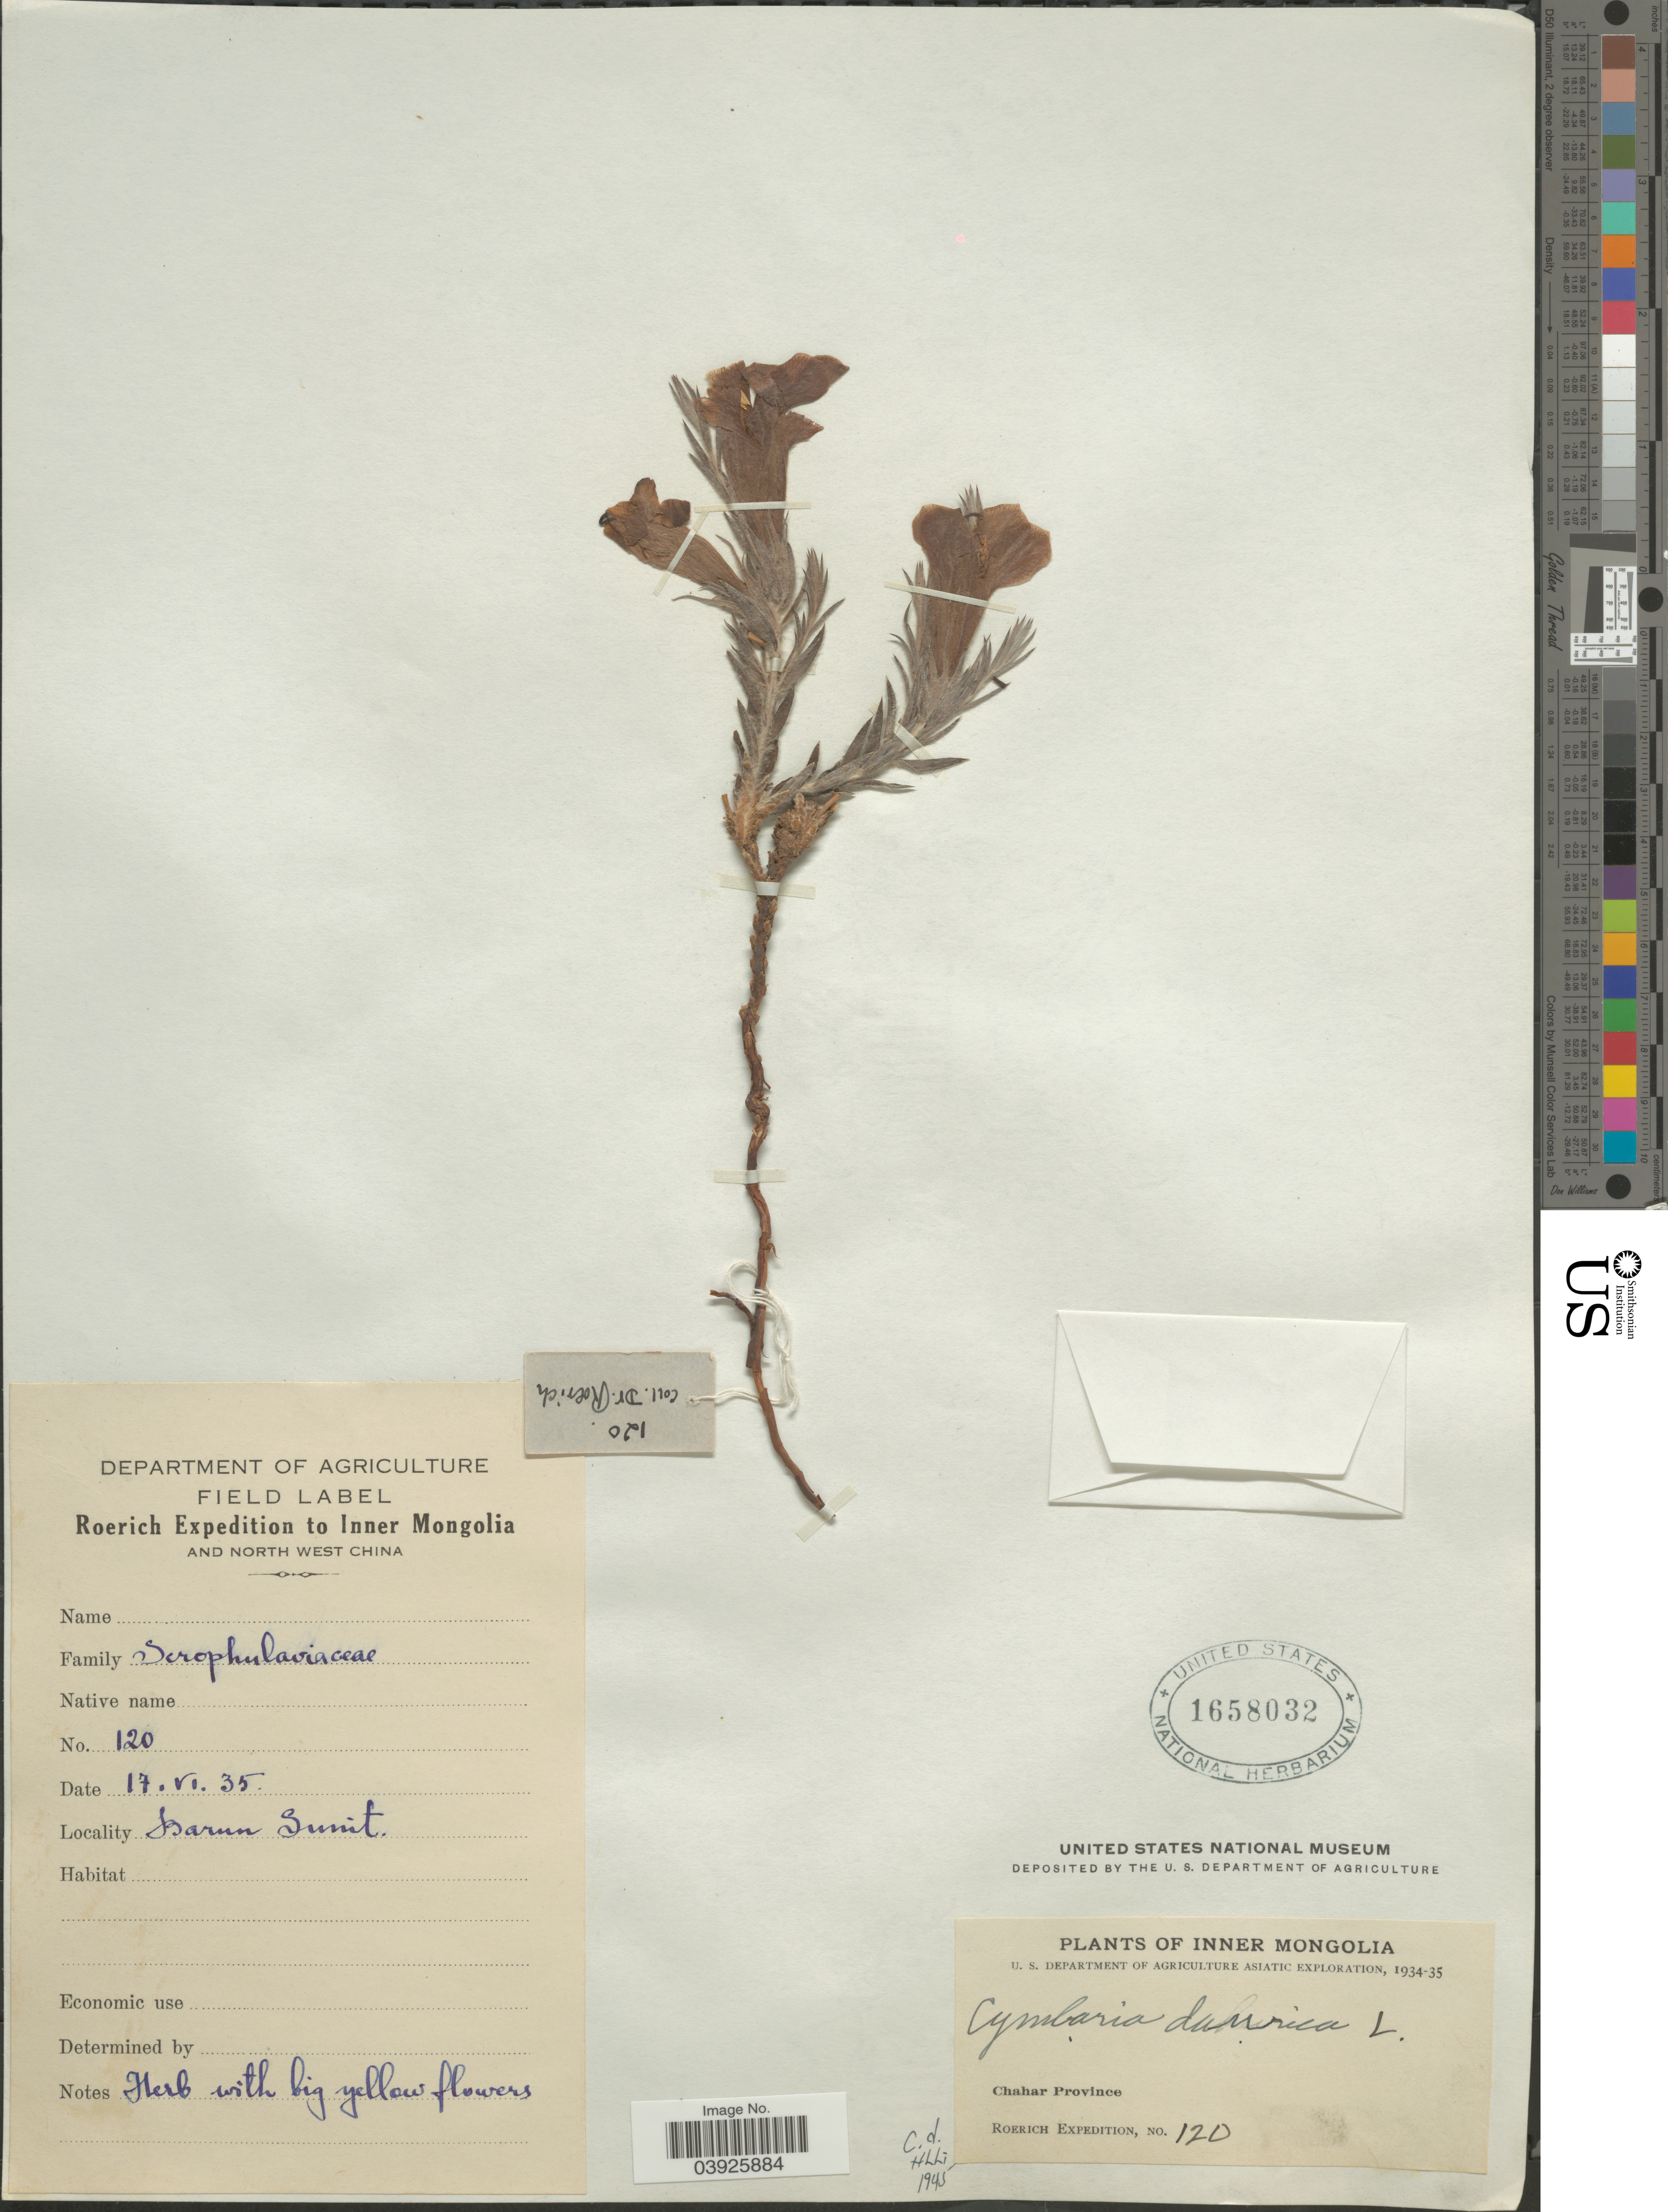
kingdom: Plantae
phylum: Tracheophyta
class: Magnoliopsida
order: Lamiales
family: Orobanchaceae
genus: Cymbaria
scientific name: Cymbaria daurica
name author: L.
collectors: Roerich Expedition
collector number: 120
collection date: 1934-06-17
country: China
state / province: Nei Monggol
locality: Inner Mongolia and North West China. Barun Sunit. Chahar Province.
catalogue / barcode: US 1658032